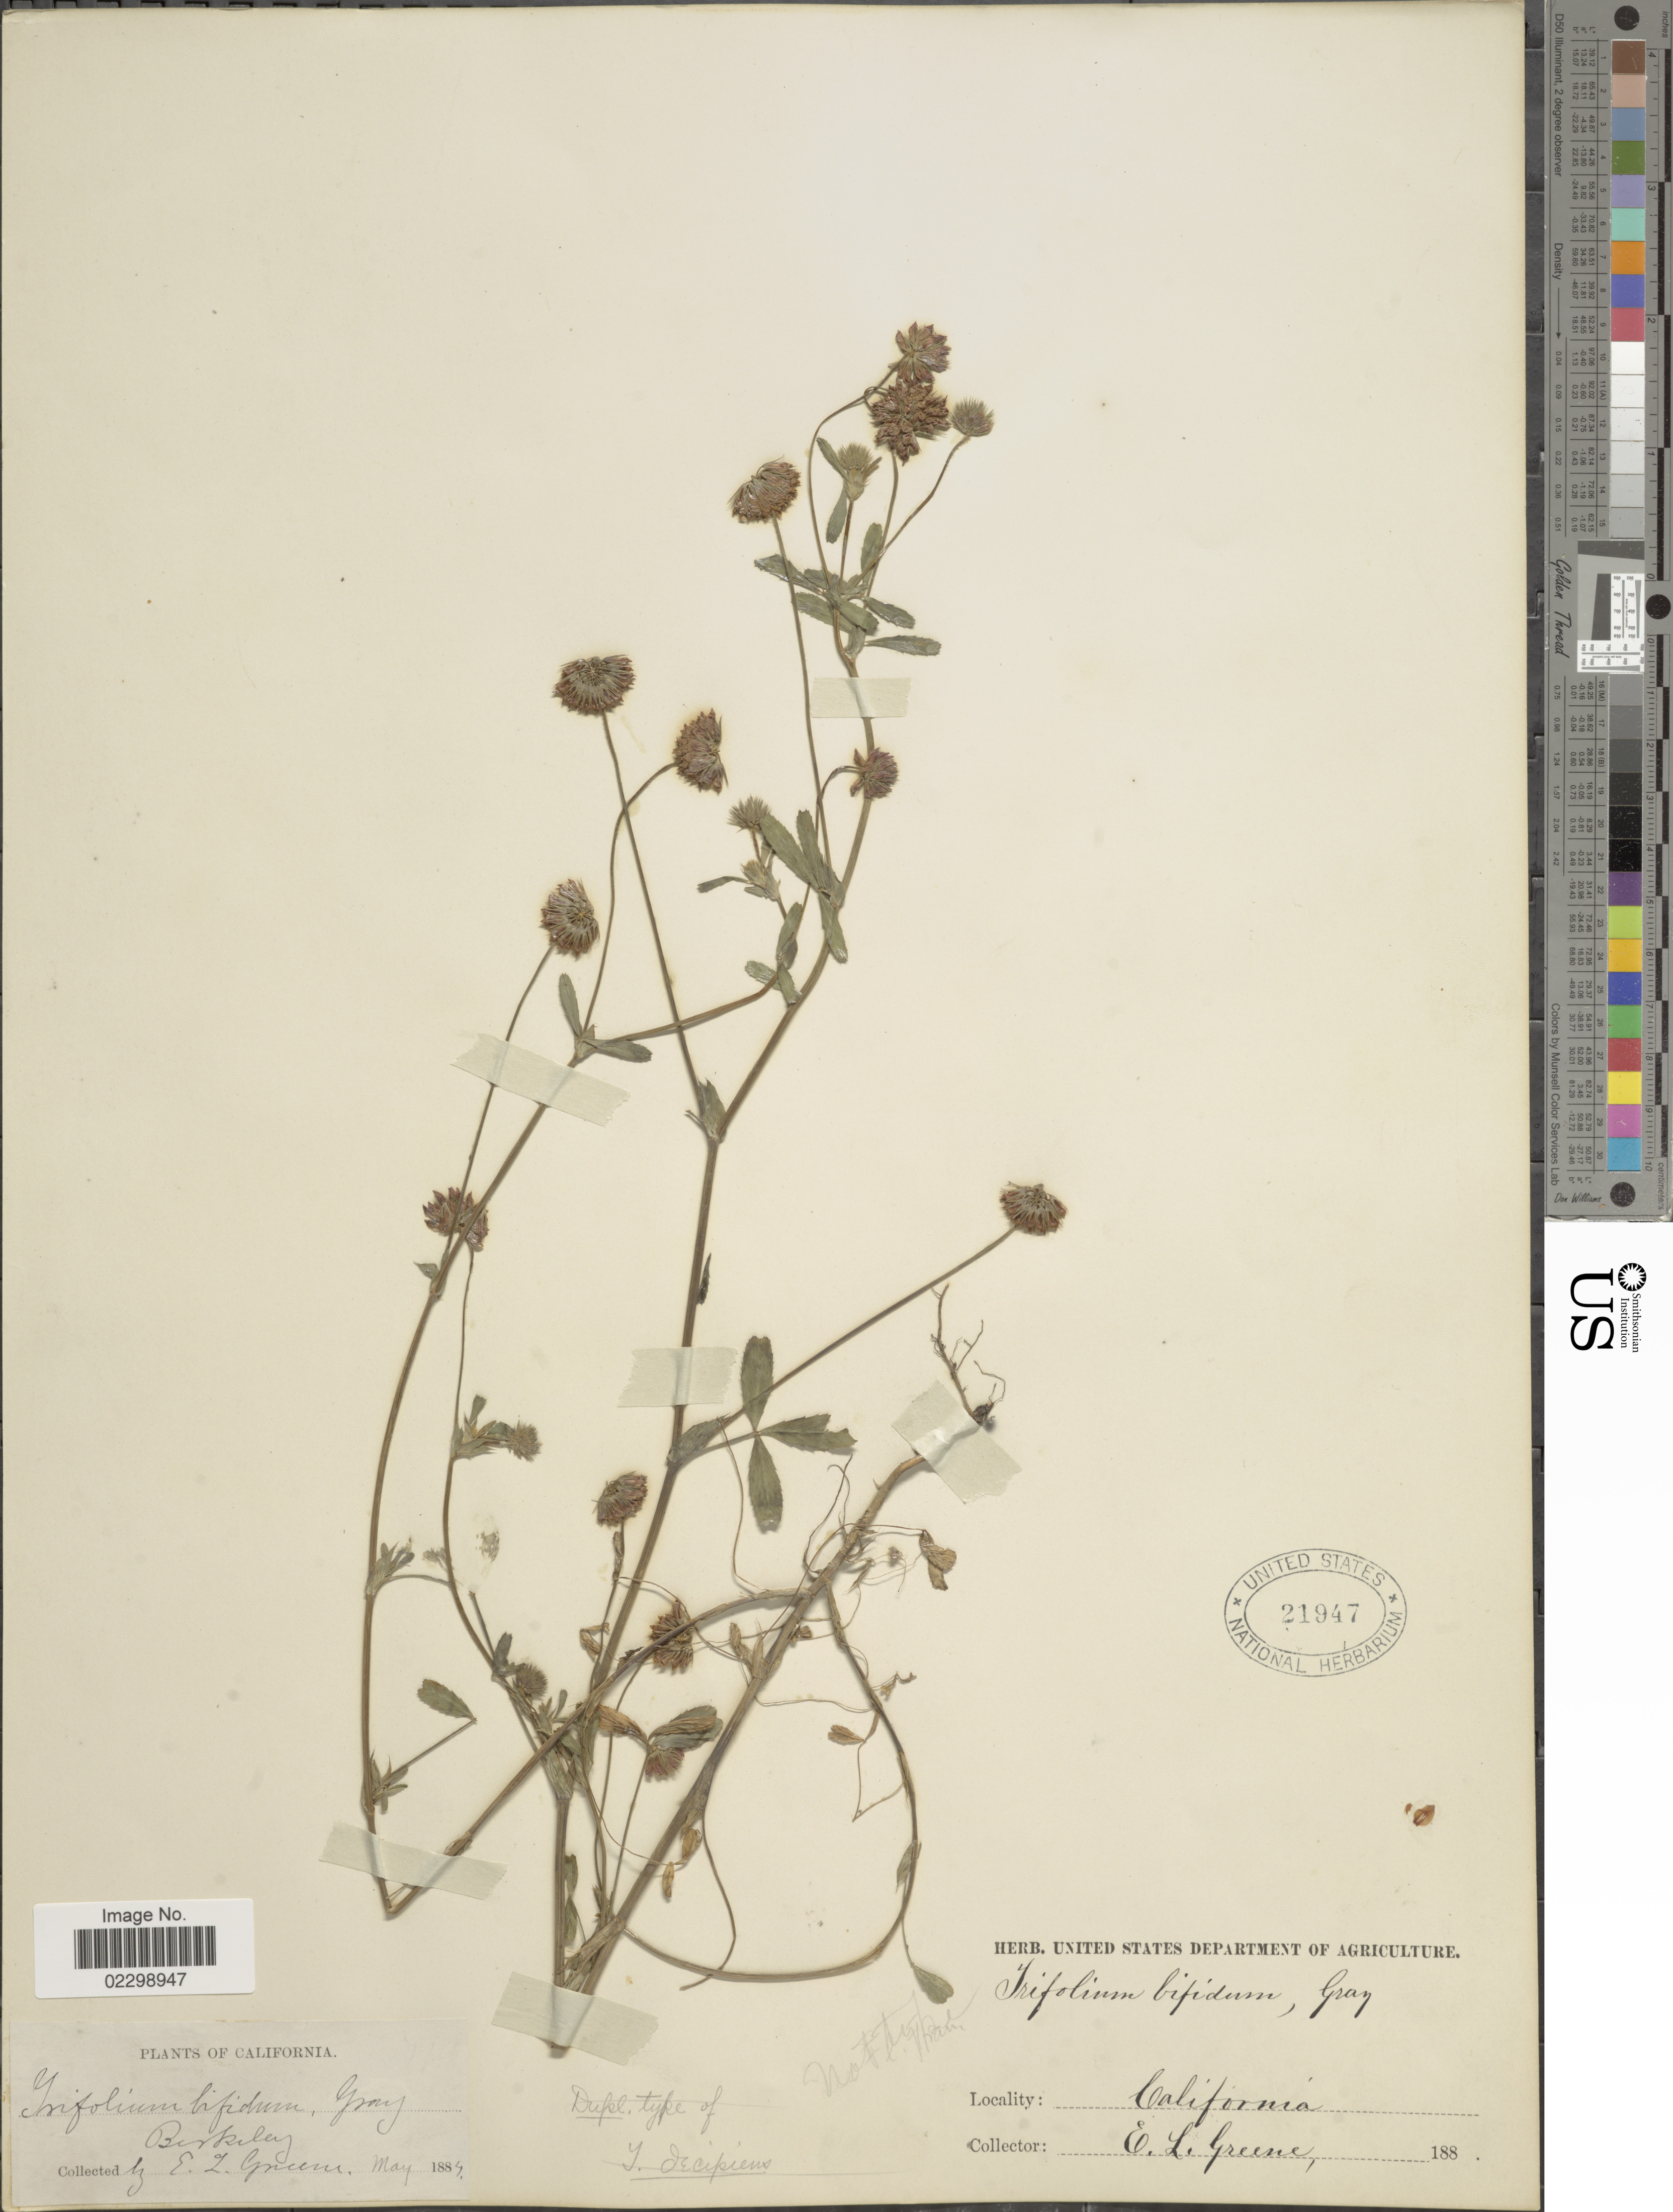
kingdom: Plantae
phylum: Tracheophyta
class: Magnoliopsida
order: Fabales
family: Fabaceae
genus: Trifolium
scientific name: Trifolium strictum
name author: L.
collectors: E. L. Greene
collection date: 1887-05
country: United States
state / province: California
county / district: Alameda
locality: Berkeley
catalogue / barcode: US 21947